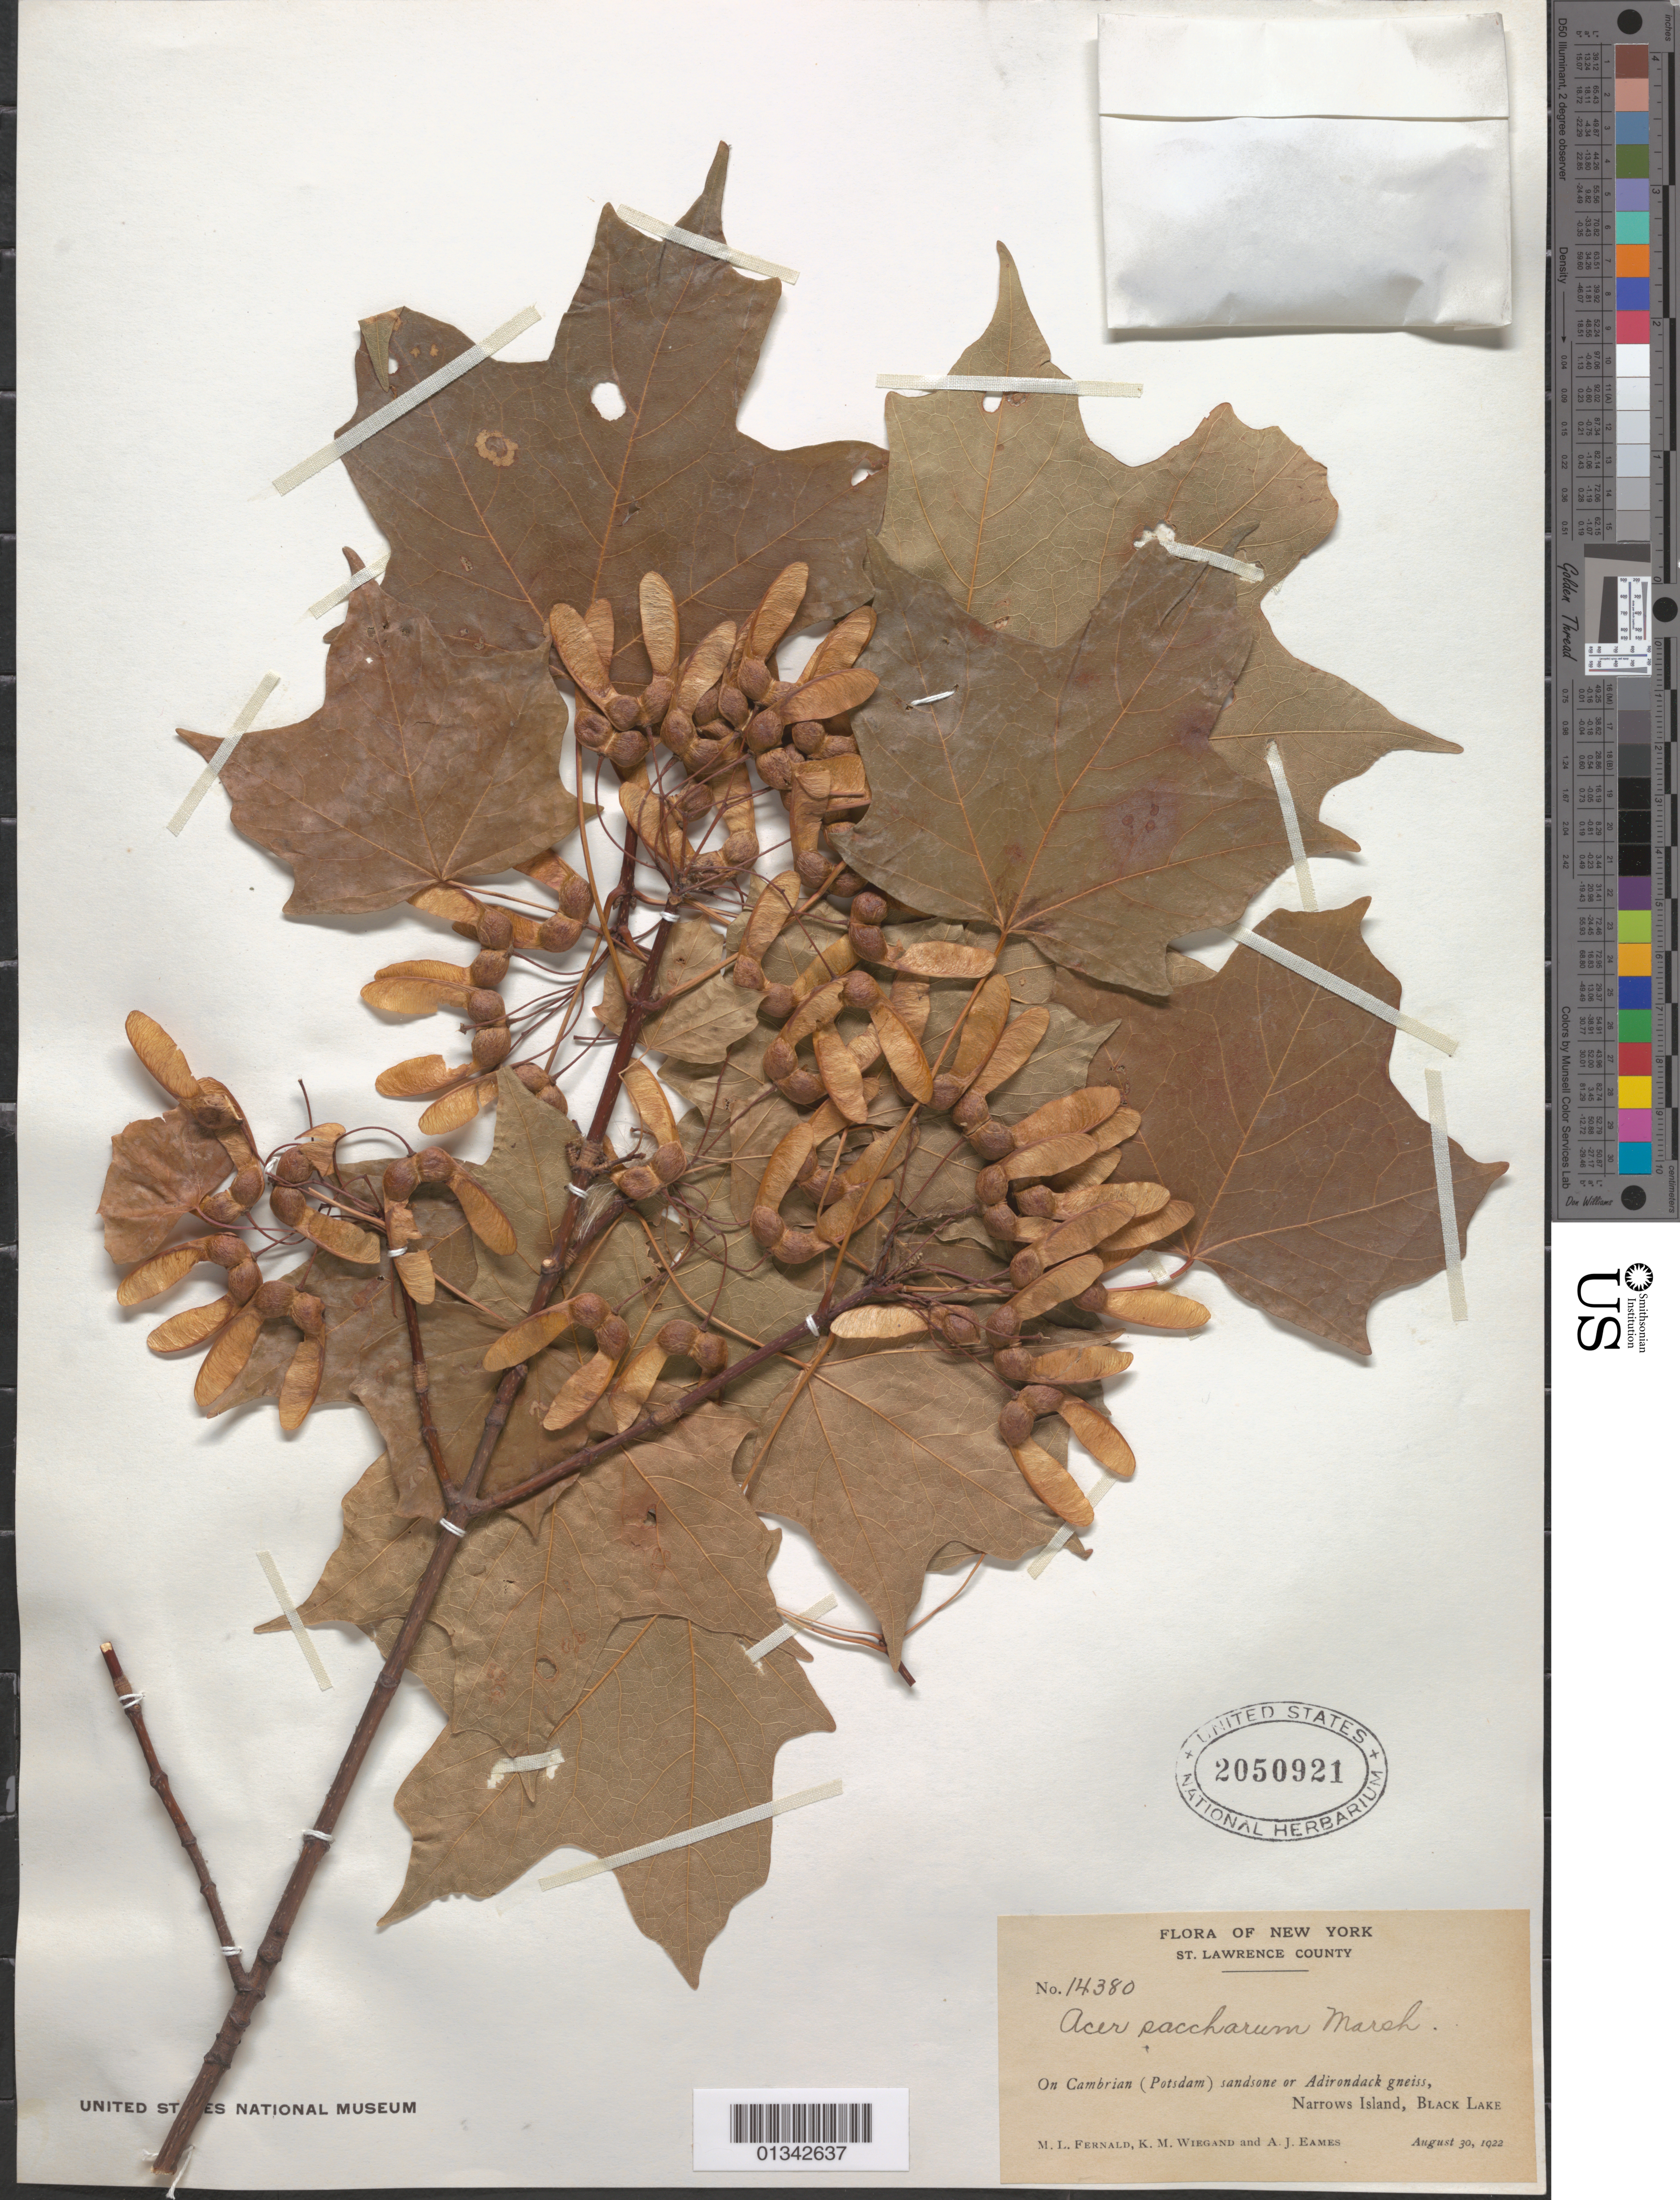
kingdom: Plantae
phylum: Tracheophyta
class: Magnoliopsida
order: Sapindales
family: Sapindaceae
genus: Acer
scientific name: Acer saccharum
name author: Marshall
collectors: M. L. Fernald, K. M. Wiegand & A. J. Eames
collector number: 14380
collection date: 1922-08-30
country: United States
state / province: New York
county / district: St. Lawrence County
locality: St. Lawrence County, Narrows Island, Black Lake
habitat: On Cambrian (Potsdam) sandstone or Adirondack gneiss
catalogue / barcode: US 2050921